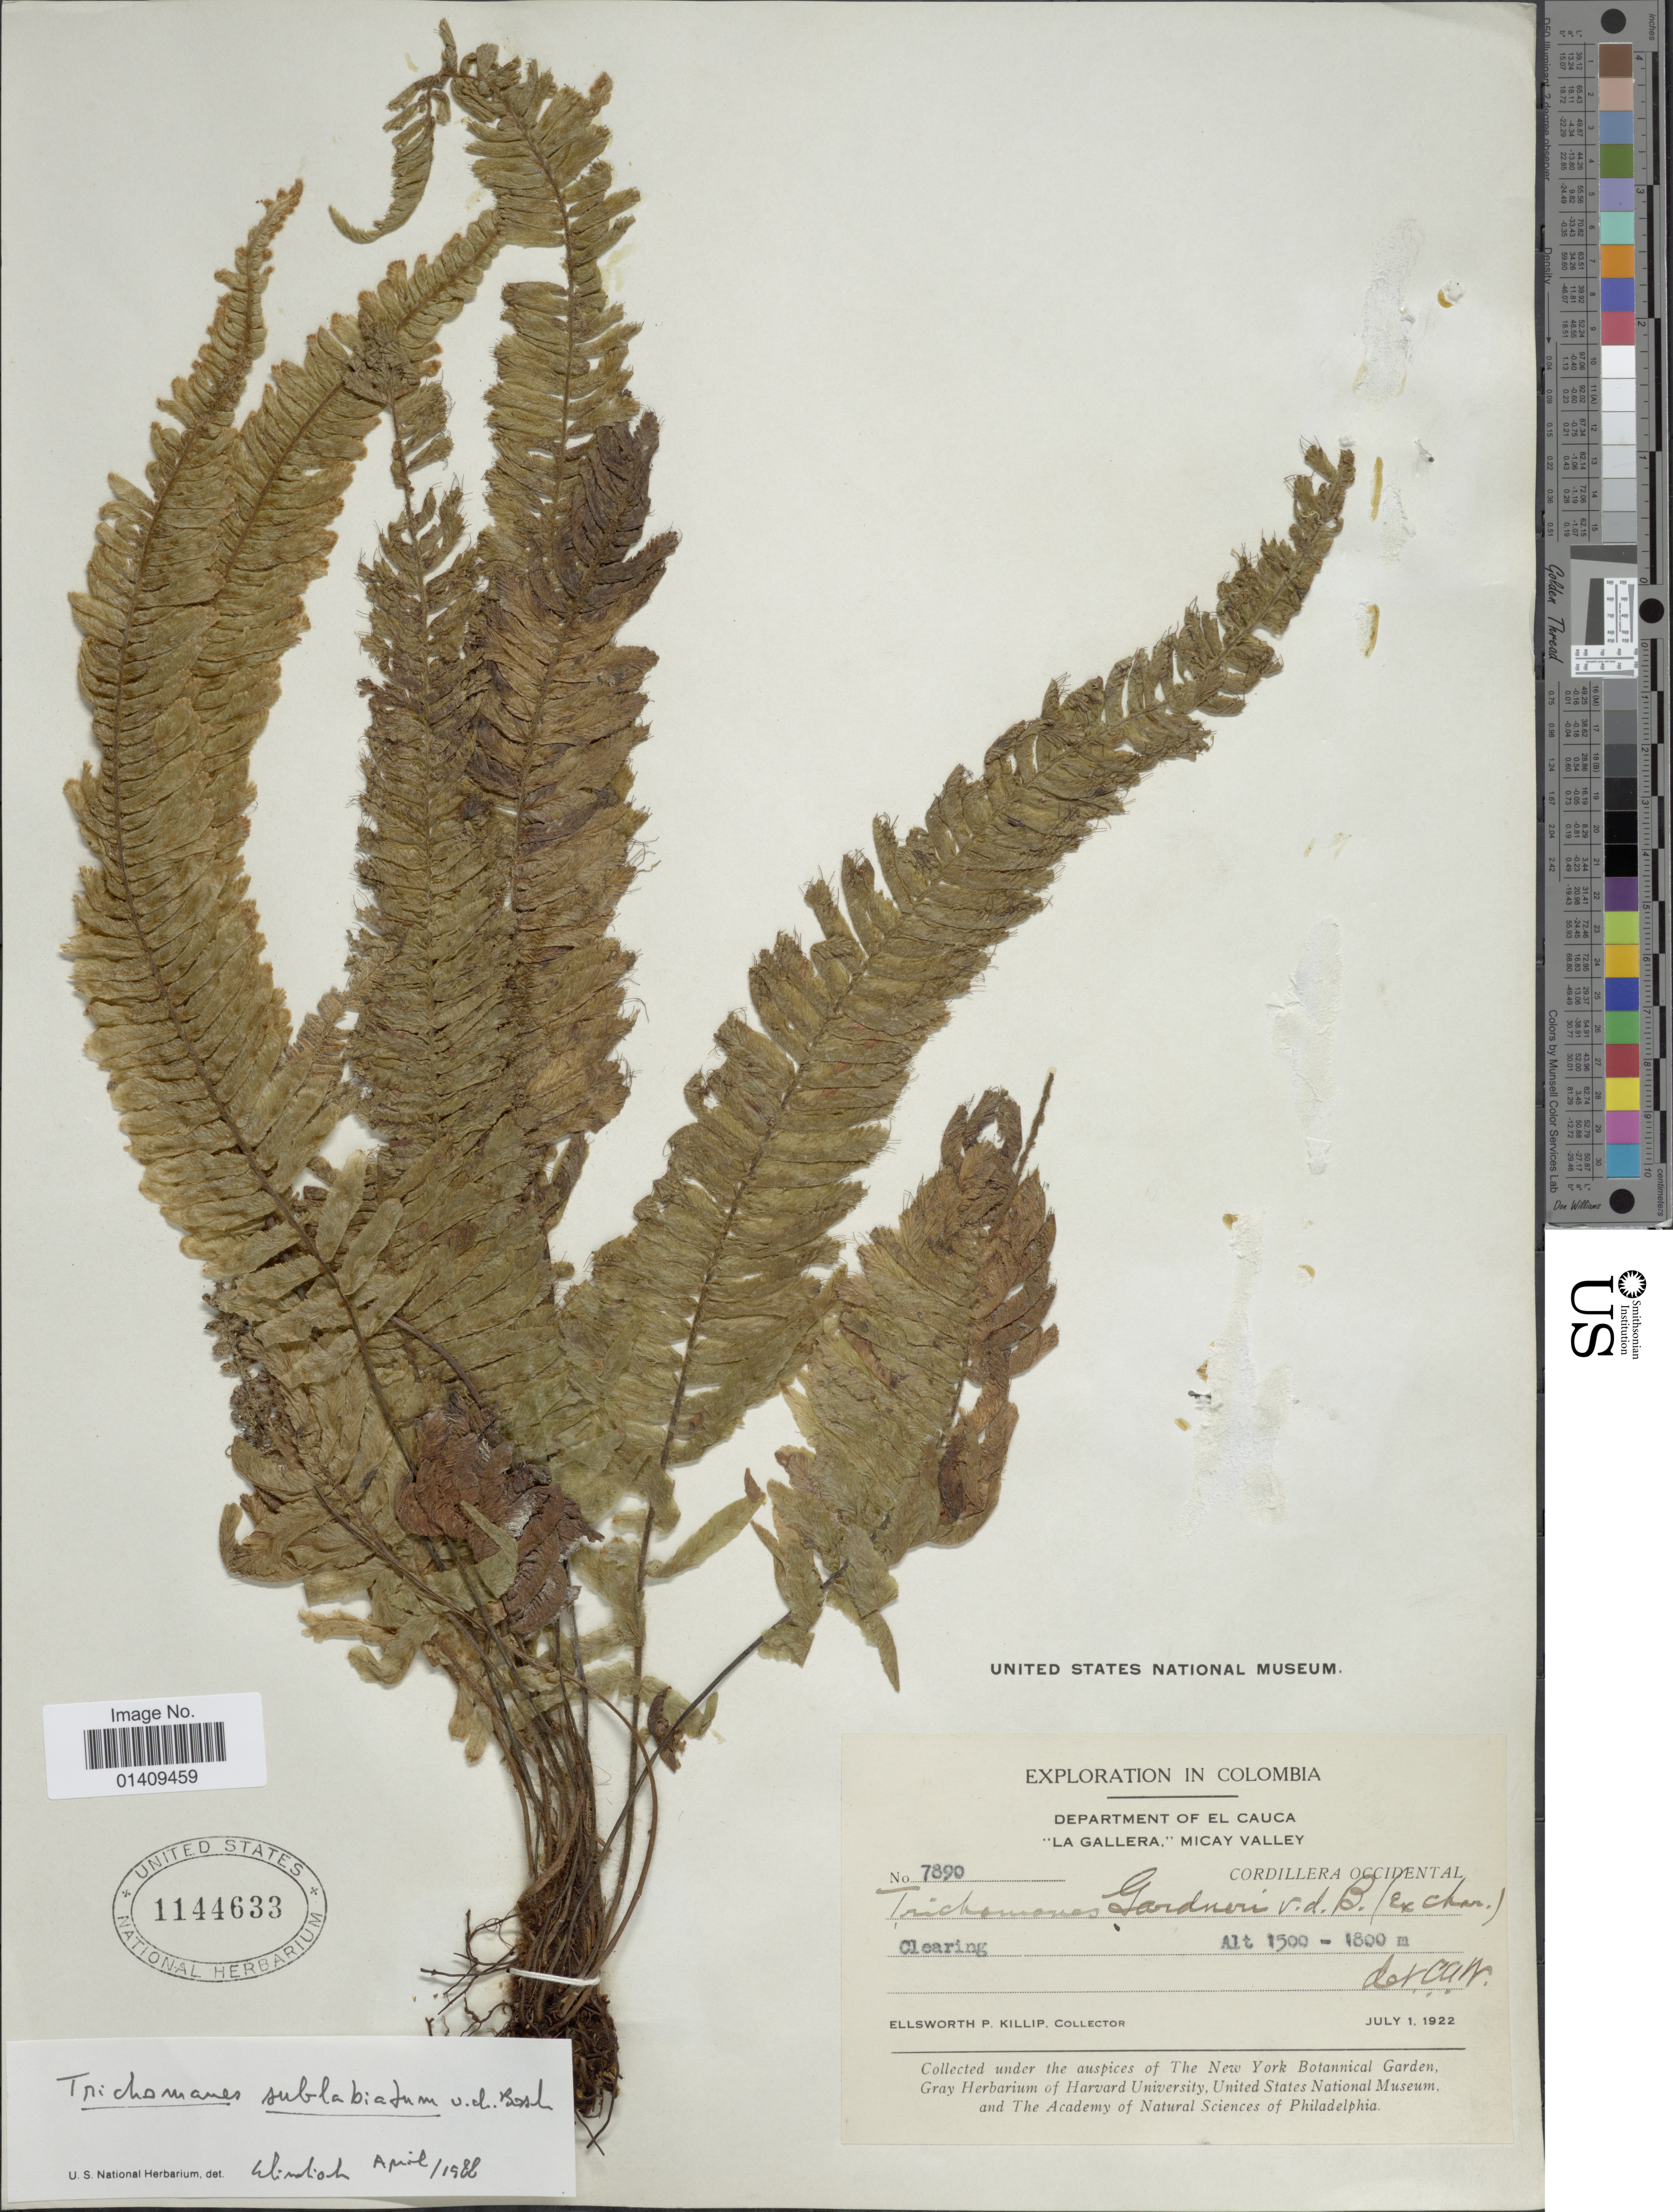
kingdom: Plantae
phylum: Tracheophyta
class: Polypodiopsida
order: Hymenophyllales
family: Hymenophyllaceae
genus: Trichomanes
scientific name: Trichomanes sublabiatum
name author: Bosch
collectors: E. P. Killip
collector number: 7890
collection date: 1922-07-01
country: Colombia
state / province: Cauca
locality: Department of El Cauca La Gallera Micay valley Cordilelra occidental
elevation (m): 1500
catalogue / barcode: US 1144633